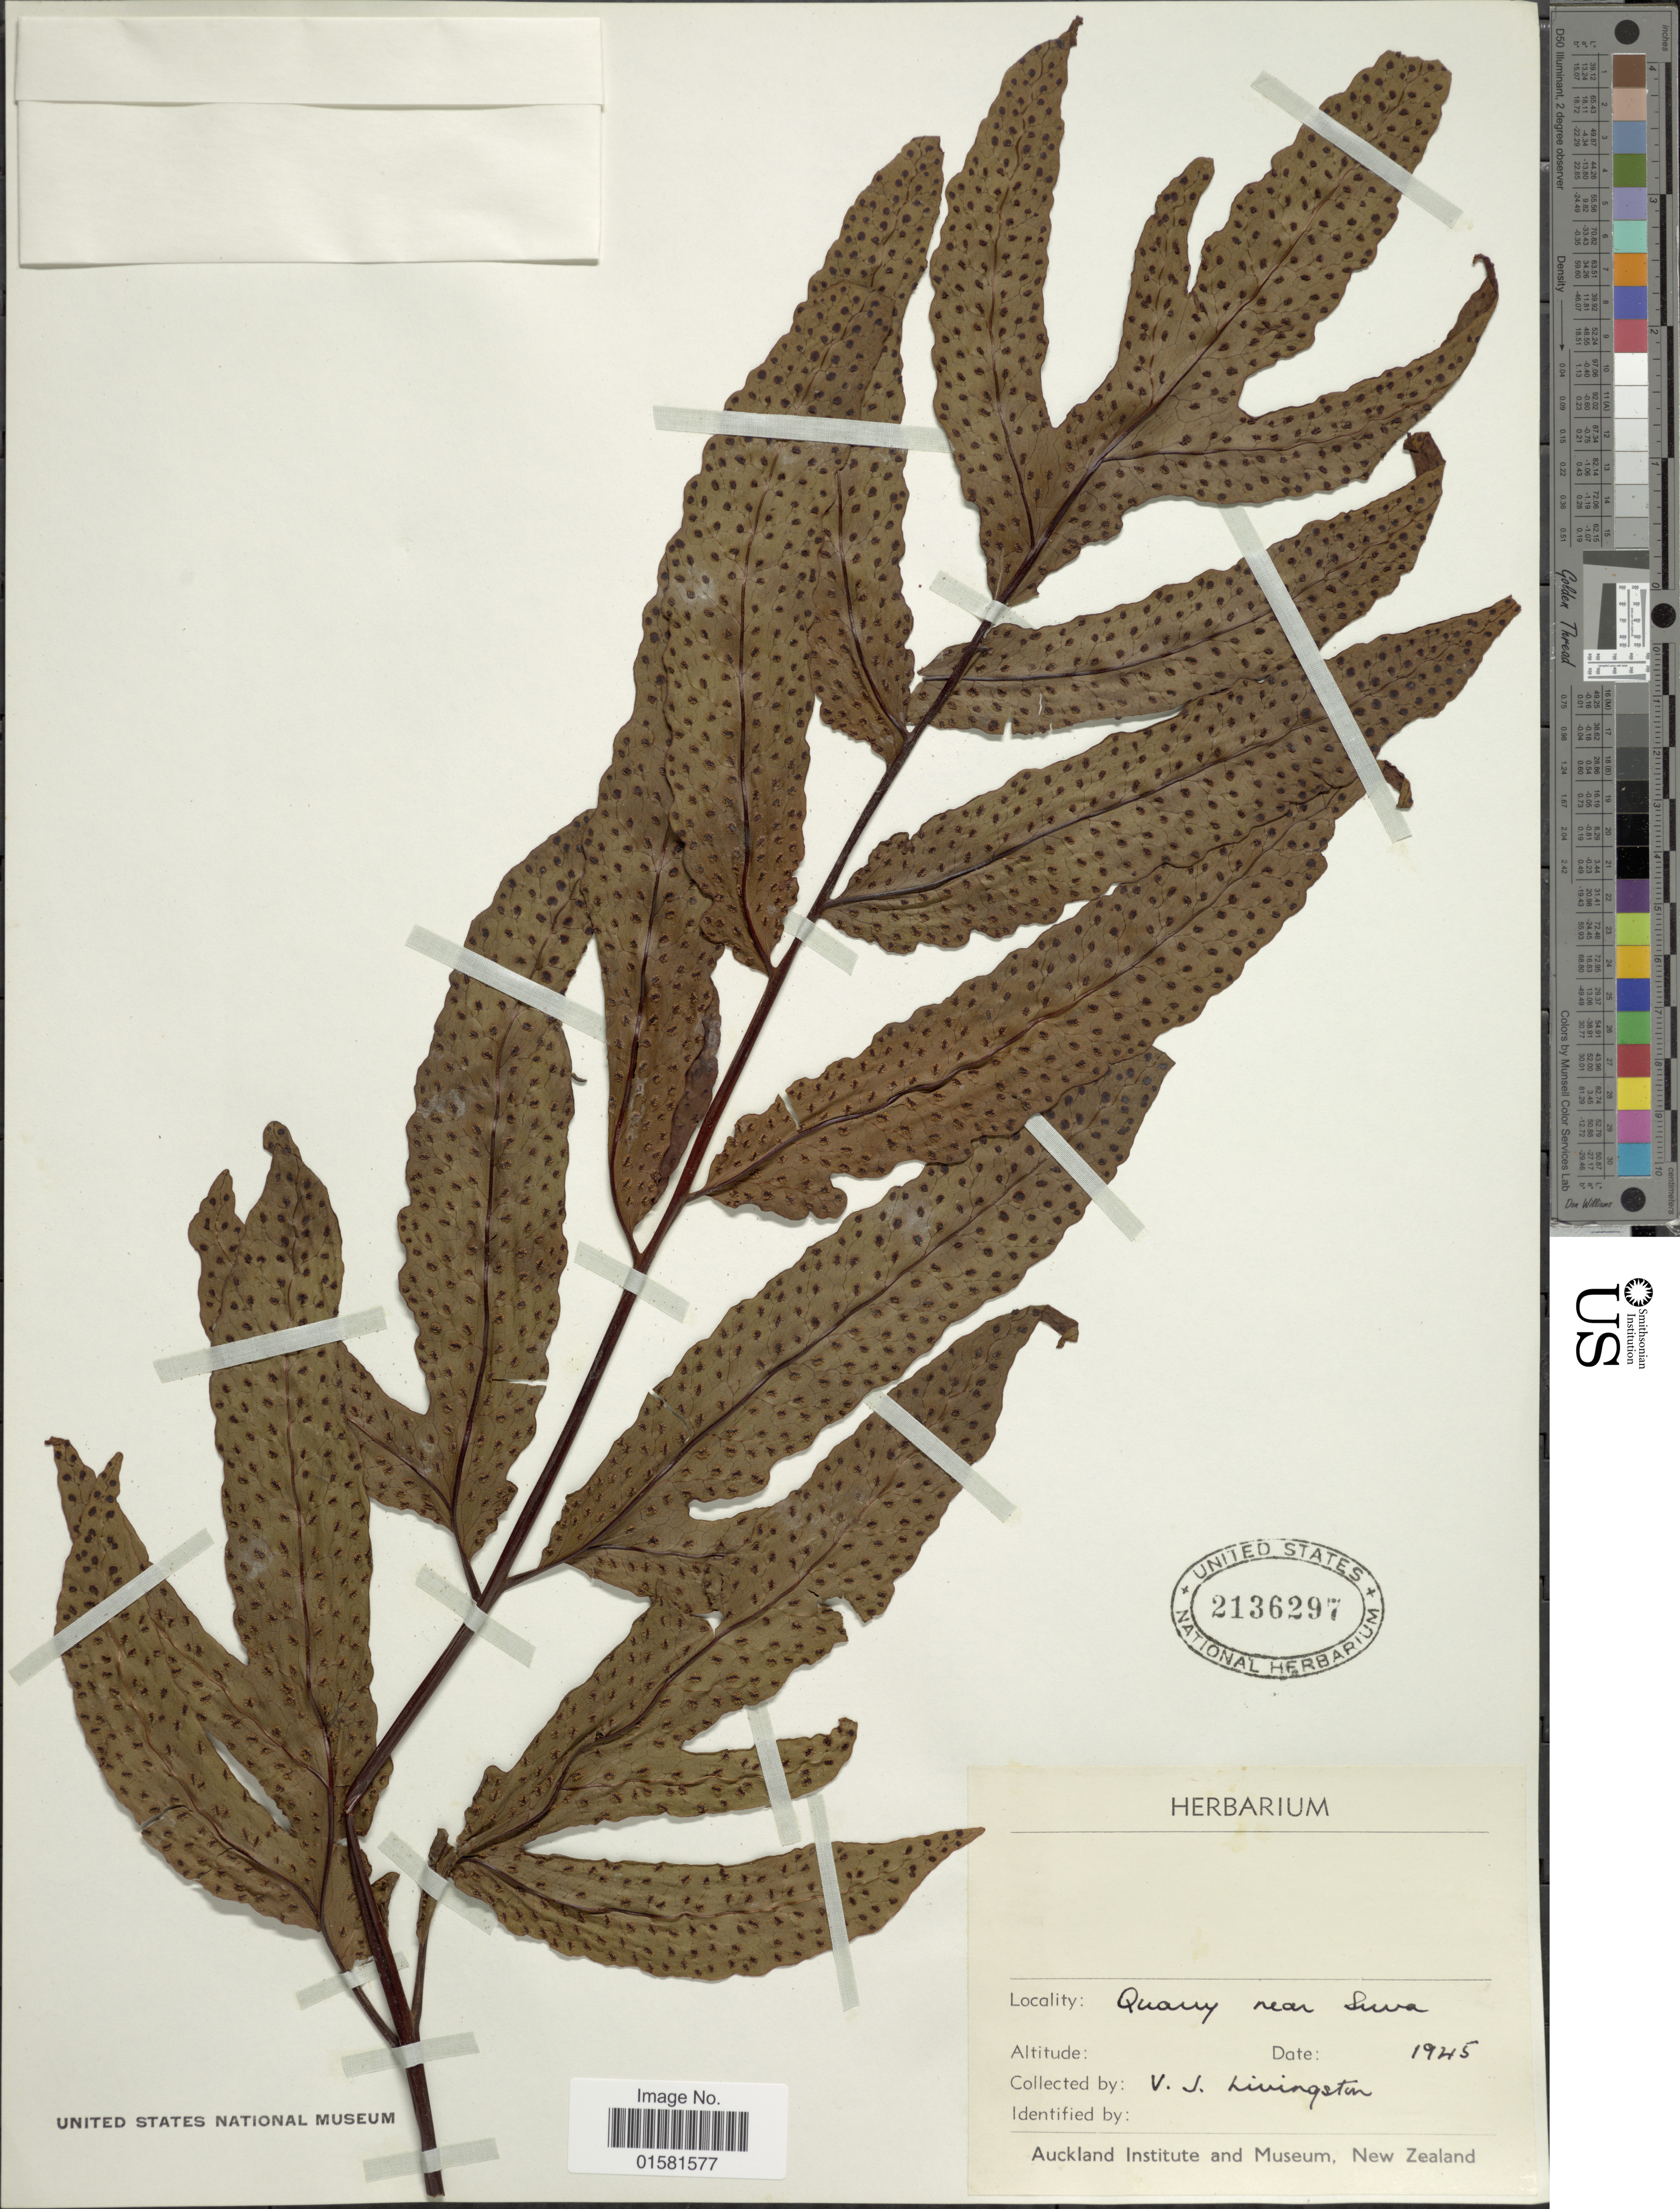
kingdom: Plantae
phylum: Tracheophyta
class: Polypodiopsida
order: Polypodiales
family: Tectariaceae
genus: Tectaria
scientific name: Tectaria sp.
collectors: V. Livingston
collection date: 1945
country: Fiji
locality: Quarry near Suva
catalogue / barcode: US 2136297